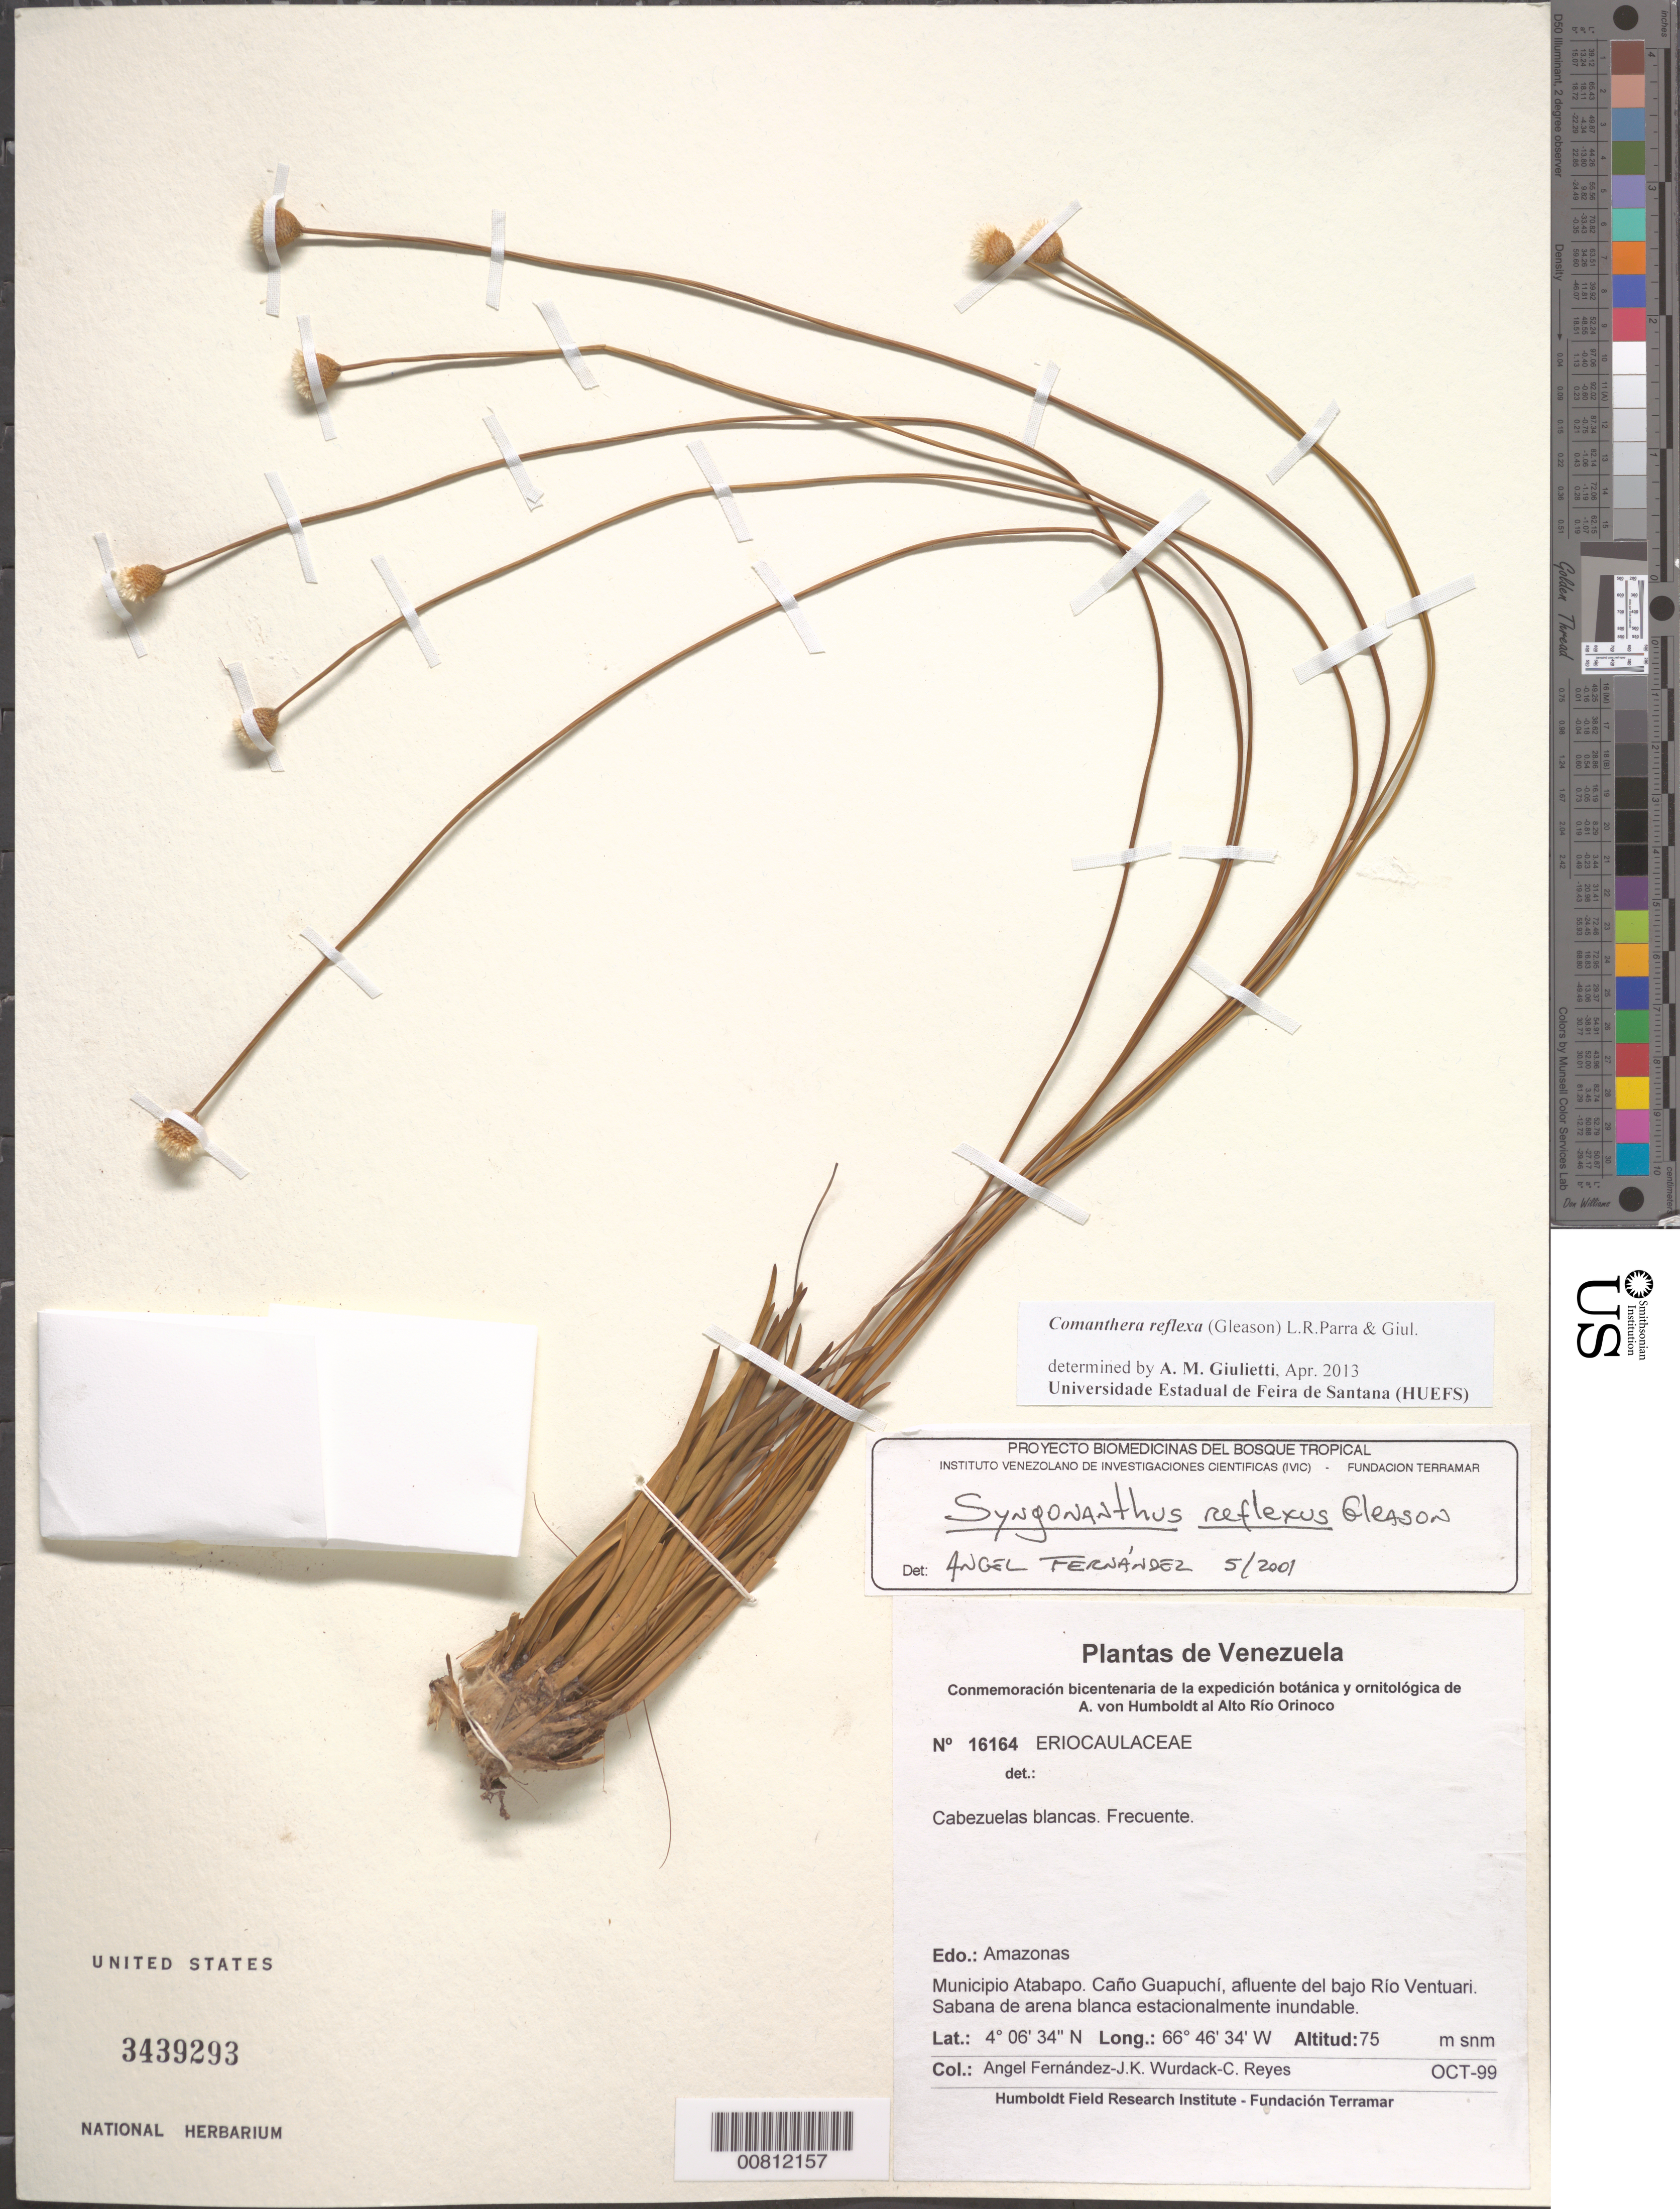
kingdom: Plantae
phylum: Tracheophyta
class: Liliopsida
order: Poales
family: Eriocaulaceae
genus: Comanthera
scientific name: Comanthera reflexa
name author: (Gleason) L.R. Parra & Giul.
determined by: Giulietti, Ana M.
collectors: A. Fernández, K. Wurdack & C. Reyes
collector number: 16164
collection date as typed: Oct-99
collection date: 1999-10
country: Venezuela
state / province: Amazonas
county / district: Atabapo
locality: Caño Guapuchi, affluente del bajo Río Ventuari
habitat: Sabana de arena blanca estacionalmente inundable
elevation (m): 75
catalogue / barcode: US 3439293